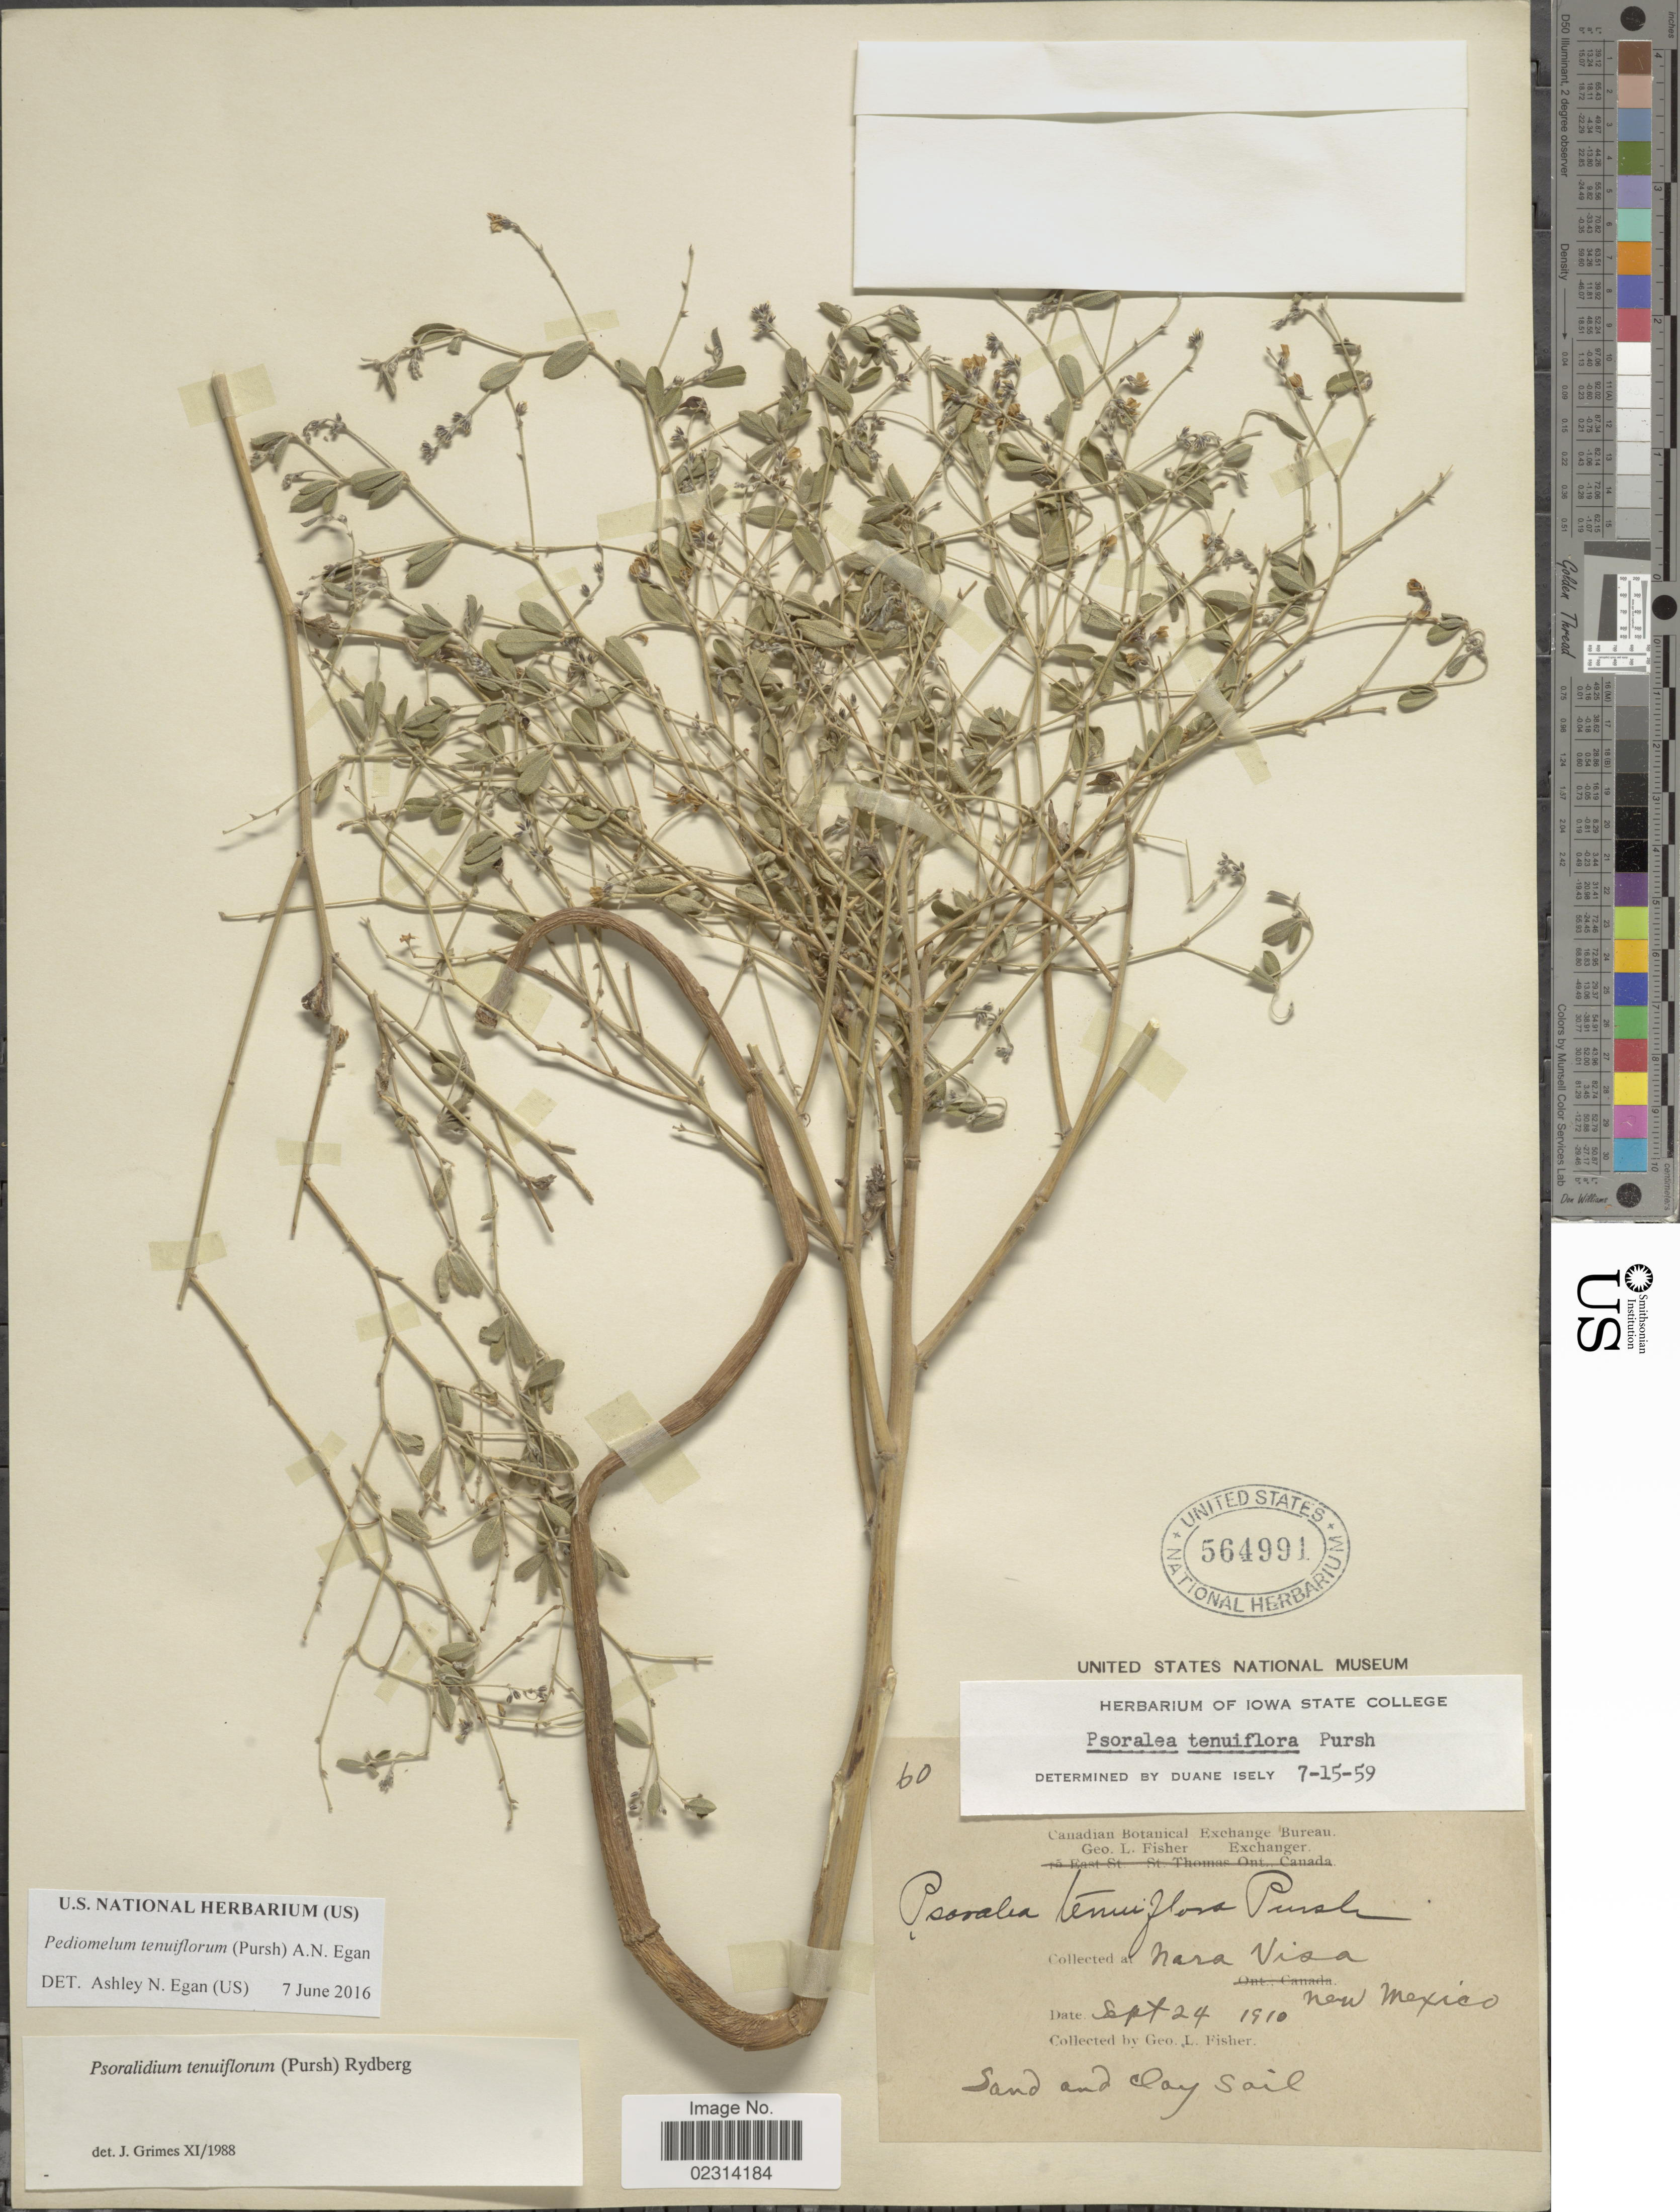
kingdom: Plantae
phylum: Tracheophyta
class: Magnoliopsida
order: Fabales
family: Fabaceae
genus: Psoralidium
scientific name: Psoralidium tenuiflorum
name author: (Pursh) Rydb.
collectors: G. L. Fisher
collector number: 60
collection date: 1910-09-24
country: United States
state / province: New Mexico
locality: Nara Visa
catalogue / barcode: US 564991